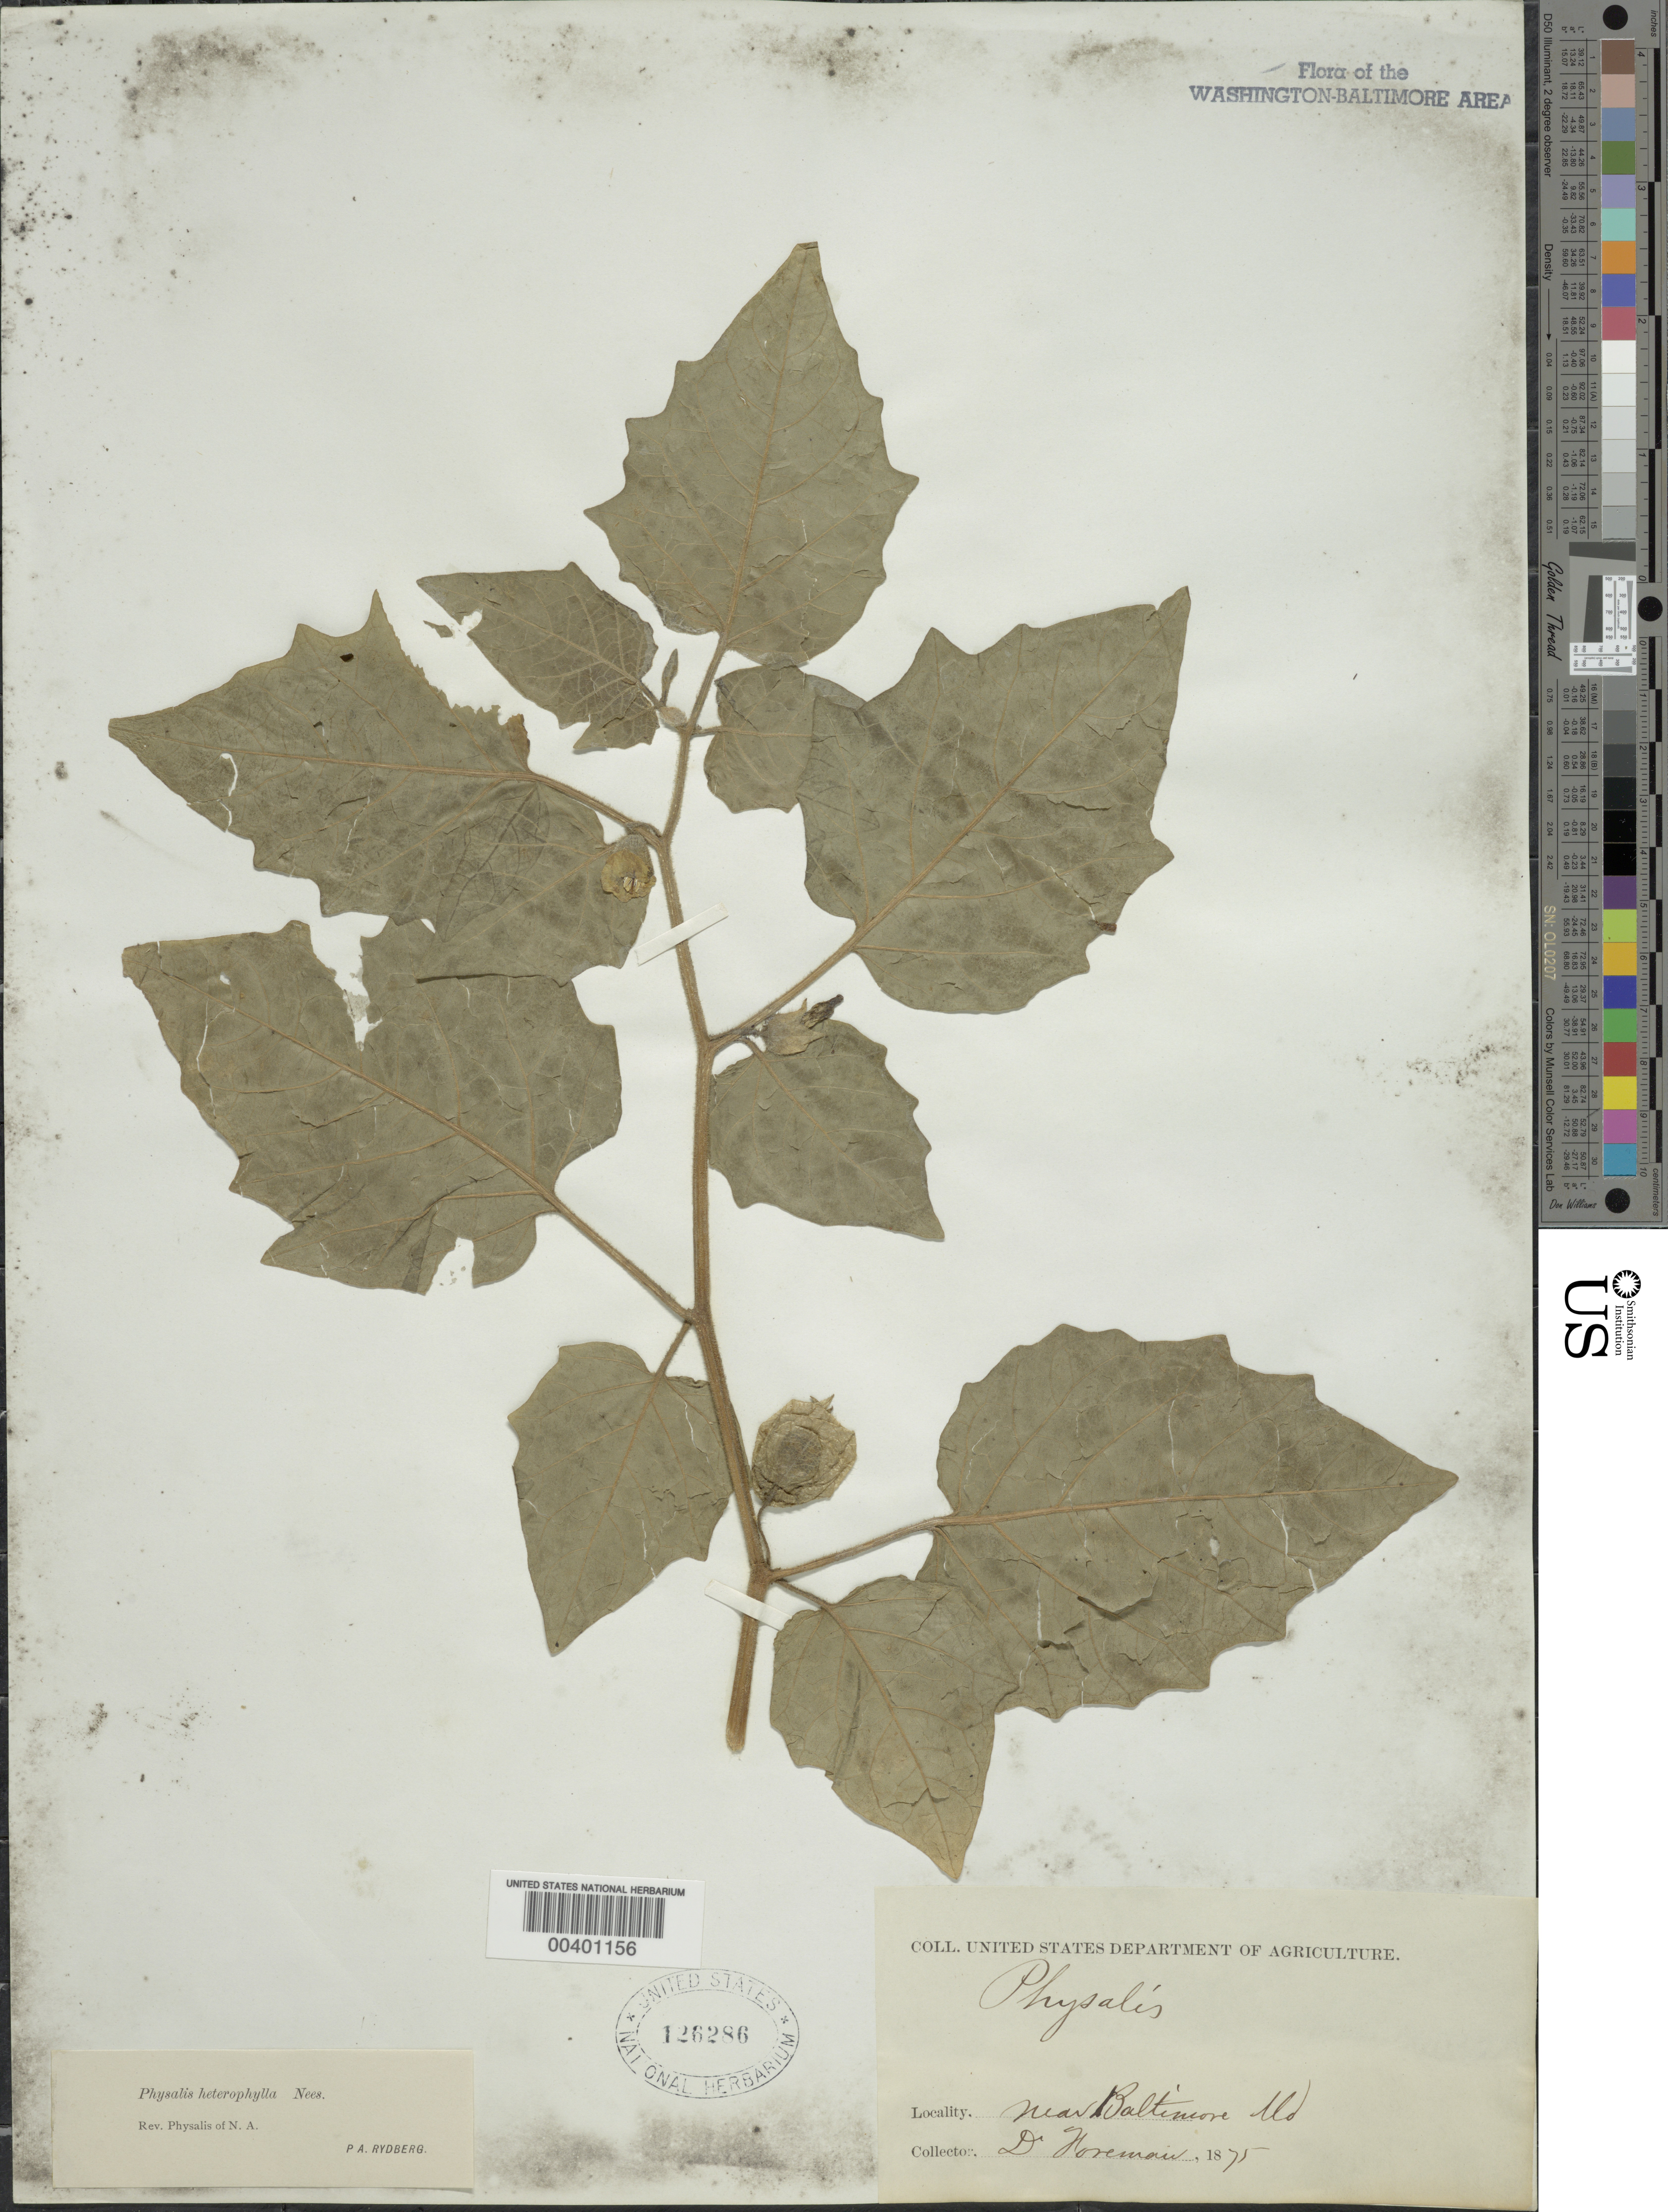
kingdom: Plantae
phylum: Tracheophyta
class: Magnoliopsida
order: Solanales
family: Solanaceae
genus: Physalis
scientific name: Physalis heterophylla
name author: Nees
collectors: D. Foreman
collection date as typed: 1875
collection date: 1875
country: United States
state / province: Maryland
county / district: Baltimore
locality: Near Baltimore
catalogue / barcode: US 126286